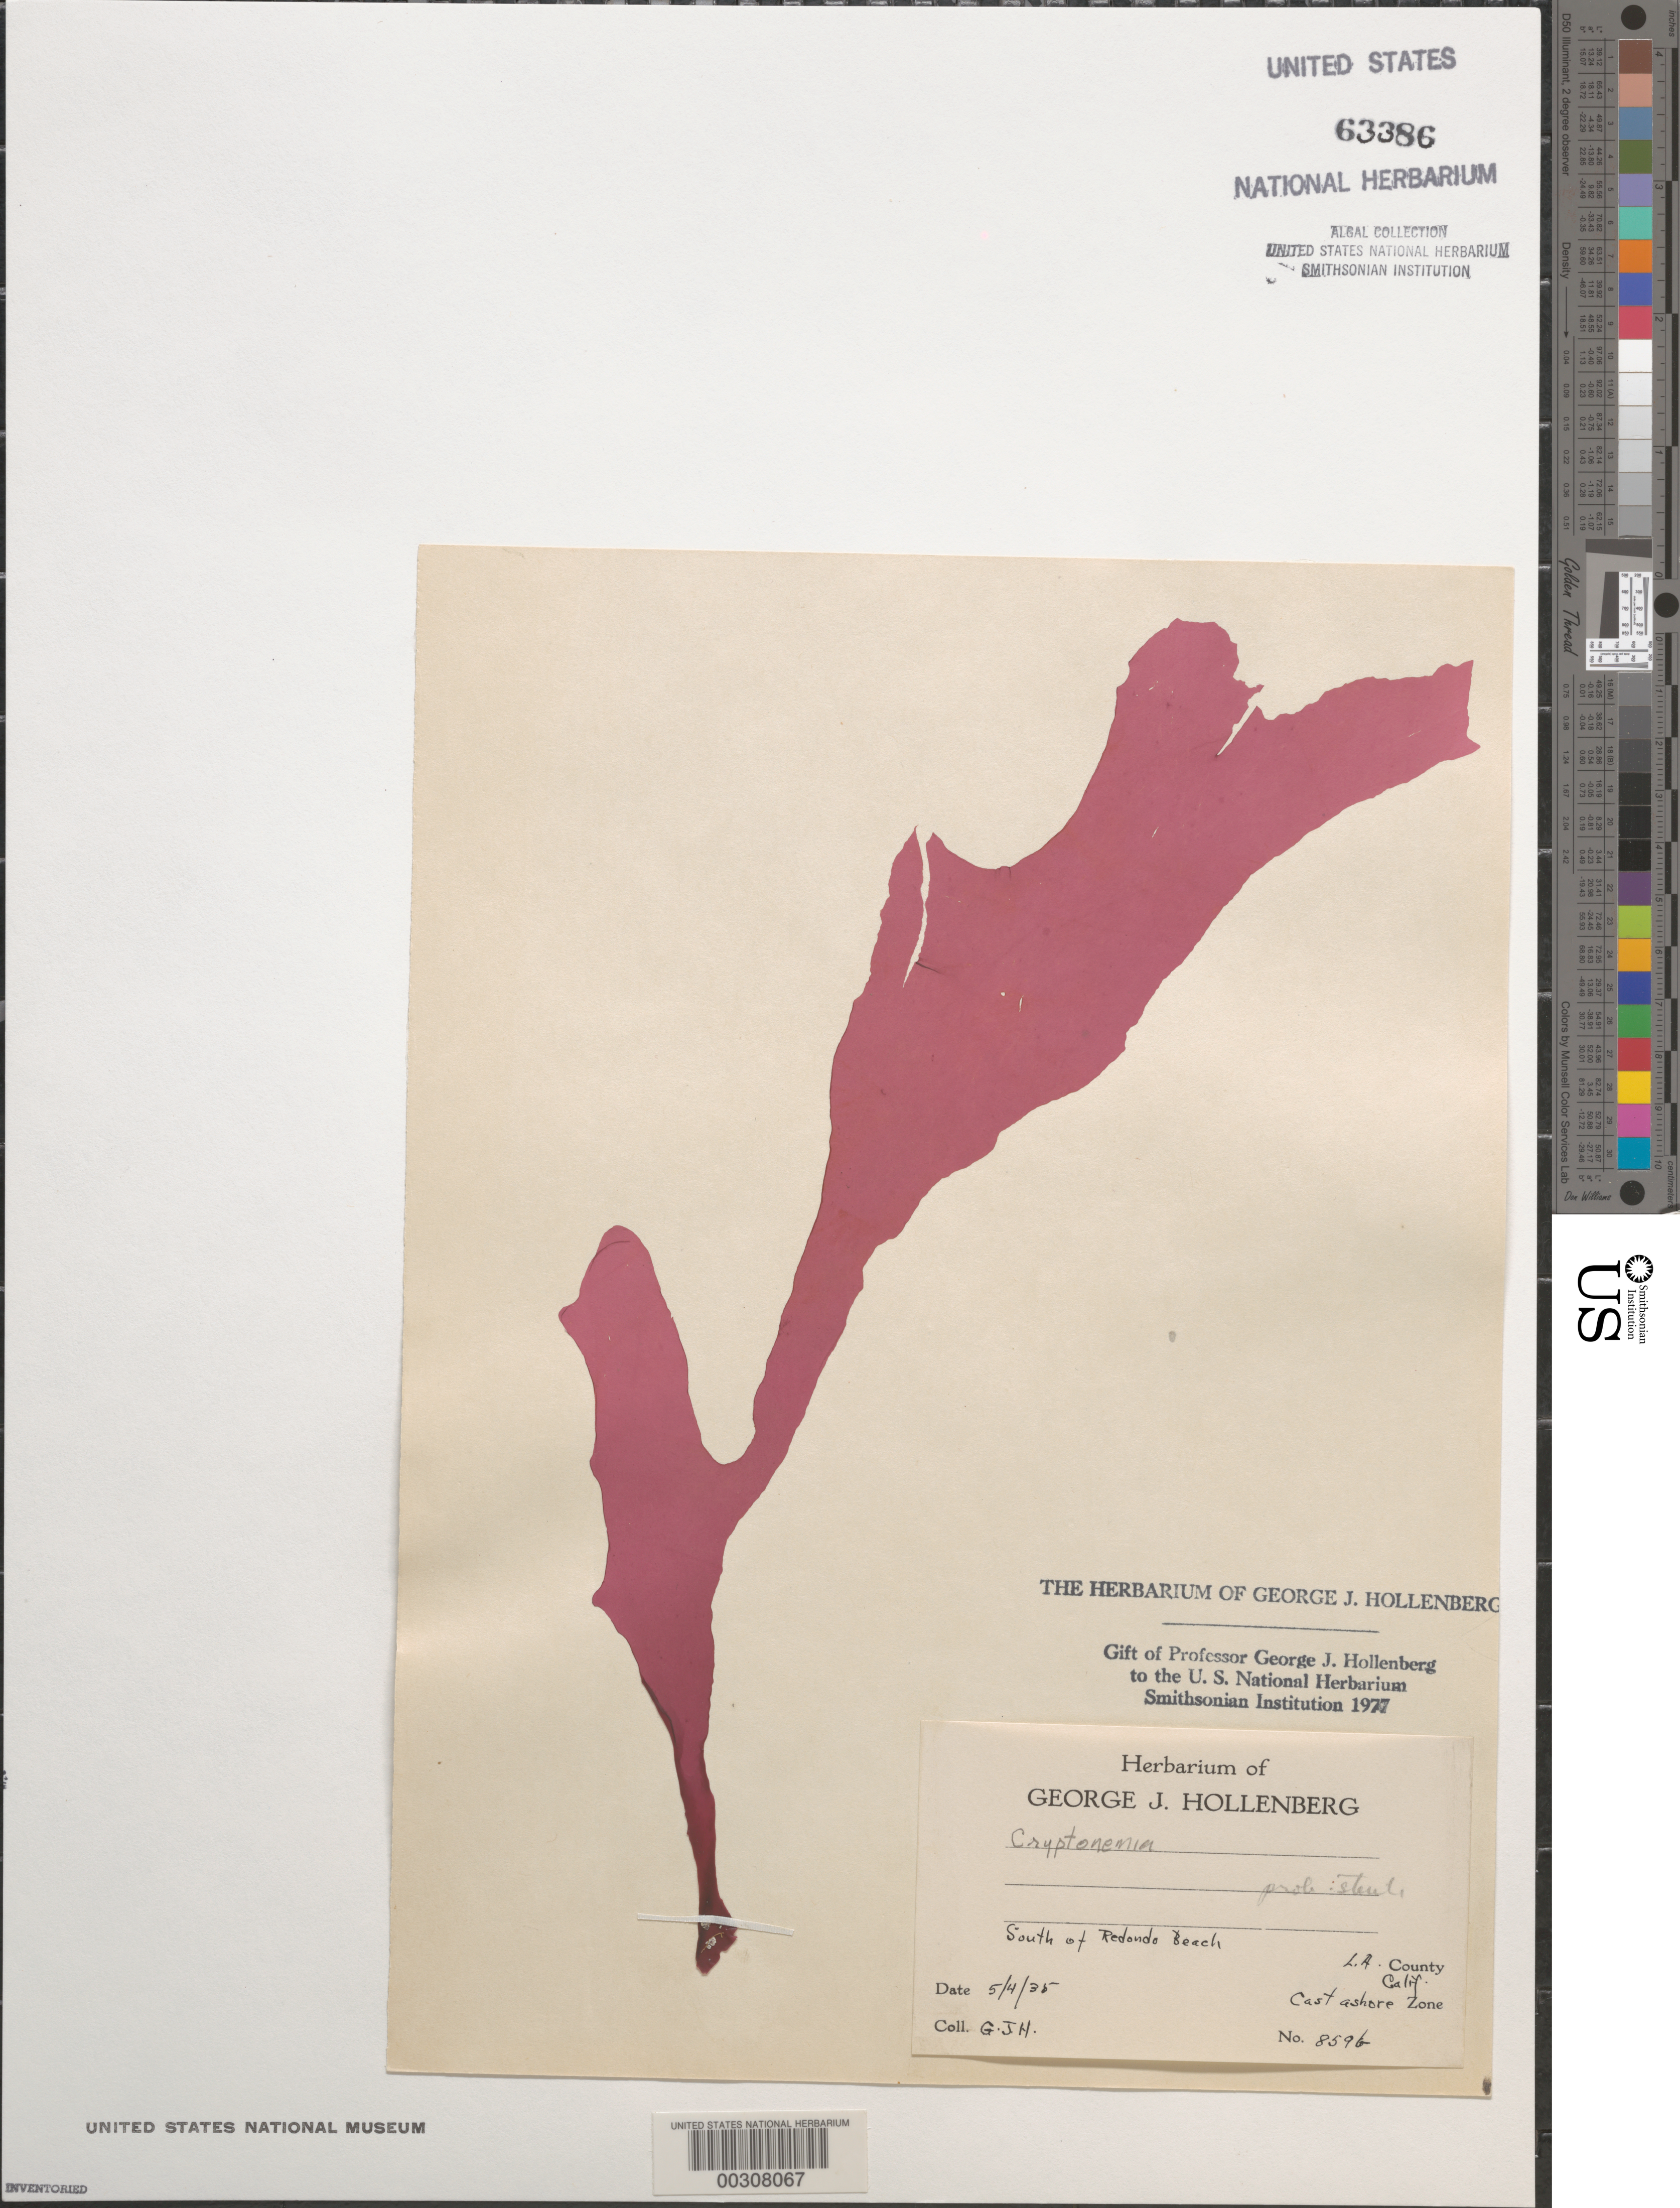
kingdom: Plantae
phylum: Rhodophyta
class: Florideophyceae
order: Halymeniales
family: Halymeniaceae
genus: Cryptonemia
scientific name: Cryptonemia sp.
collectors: G. Hollenberg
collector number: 8596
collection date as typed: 4 May 35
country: United States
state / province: California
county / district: Los Angeles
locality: South of Redondo Beach. L. A. County. Cast ashore.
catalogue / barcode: US 63386